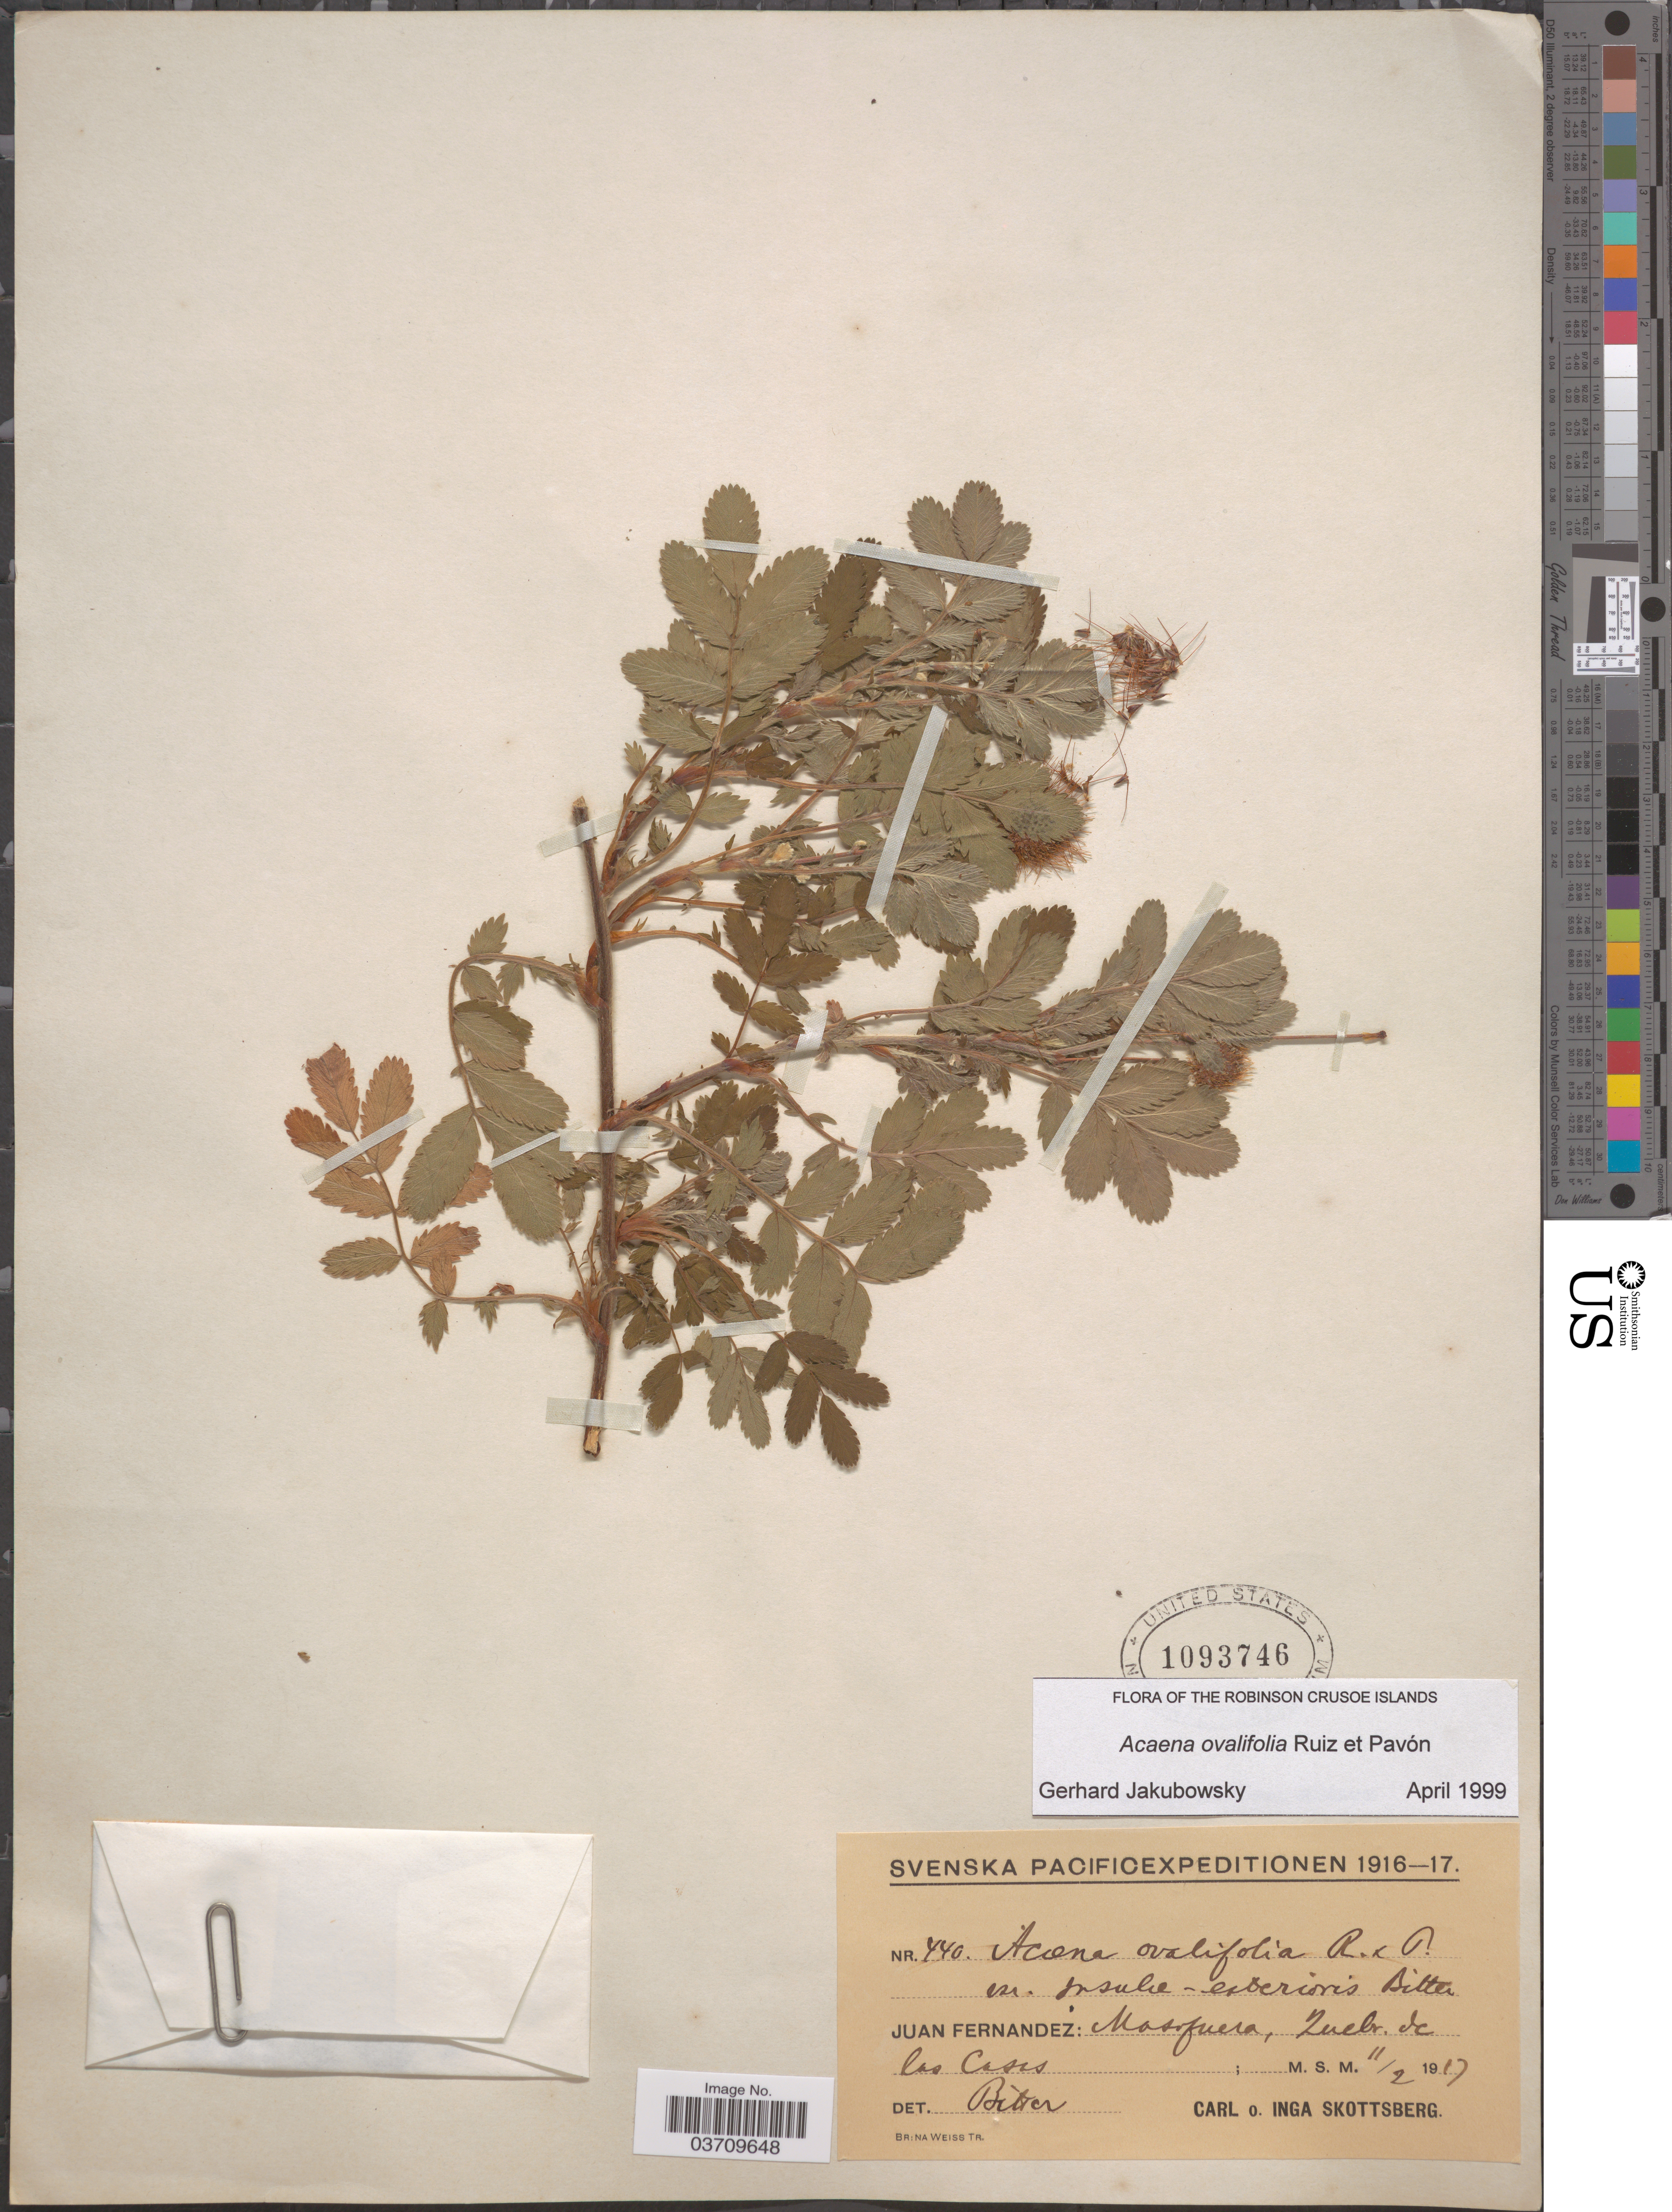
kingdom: Plantae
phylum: Tracheophyta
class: Magnoliopsida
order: Rosales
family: Rosaceae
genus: Acaena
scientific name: Acaena ovalifolia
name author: Ruiz & Pav.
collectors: C. Skottsberg & I. Skottsberg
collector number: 440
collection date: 1917-02-11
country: Chile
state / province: Valparaíso (V)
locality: Juan Fernandez: Masafuera, Quebr. de las Casas.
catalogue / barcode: US 1093746